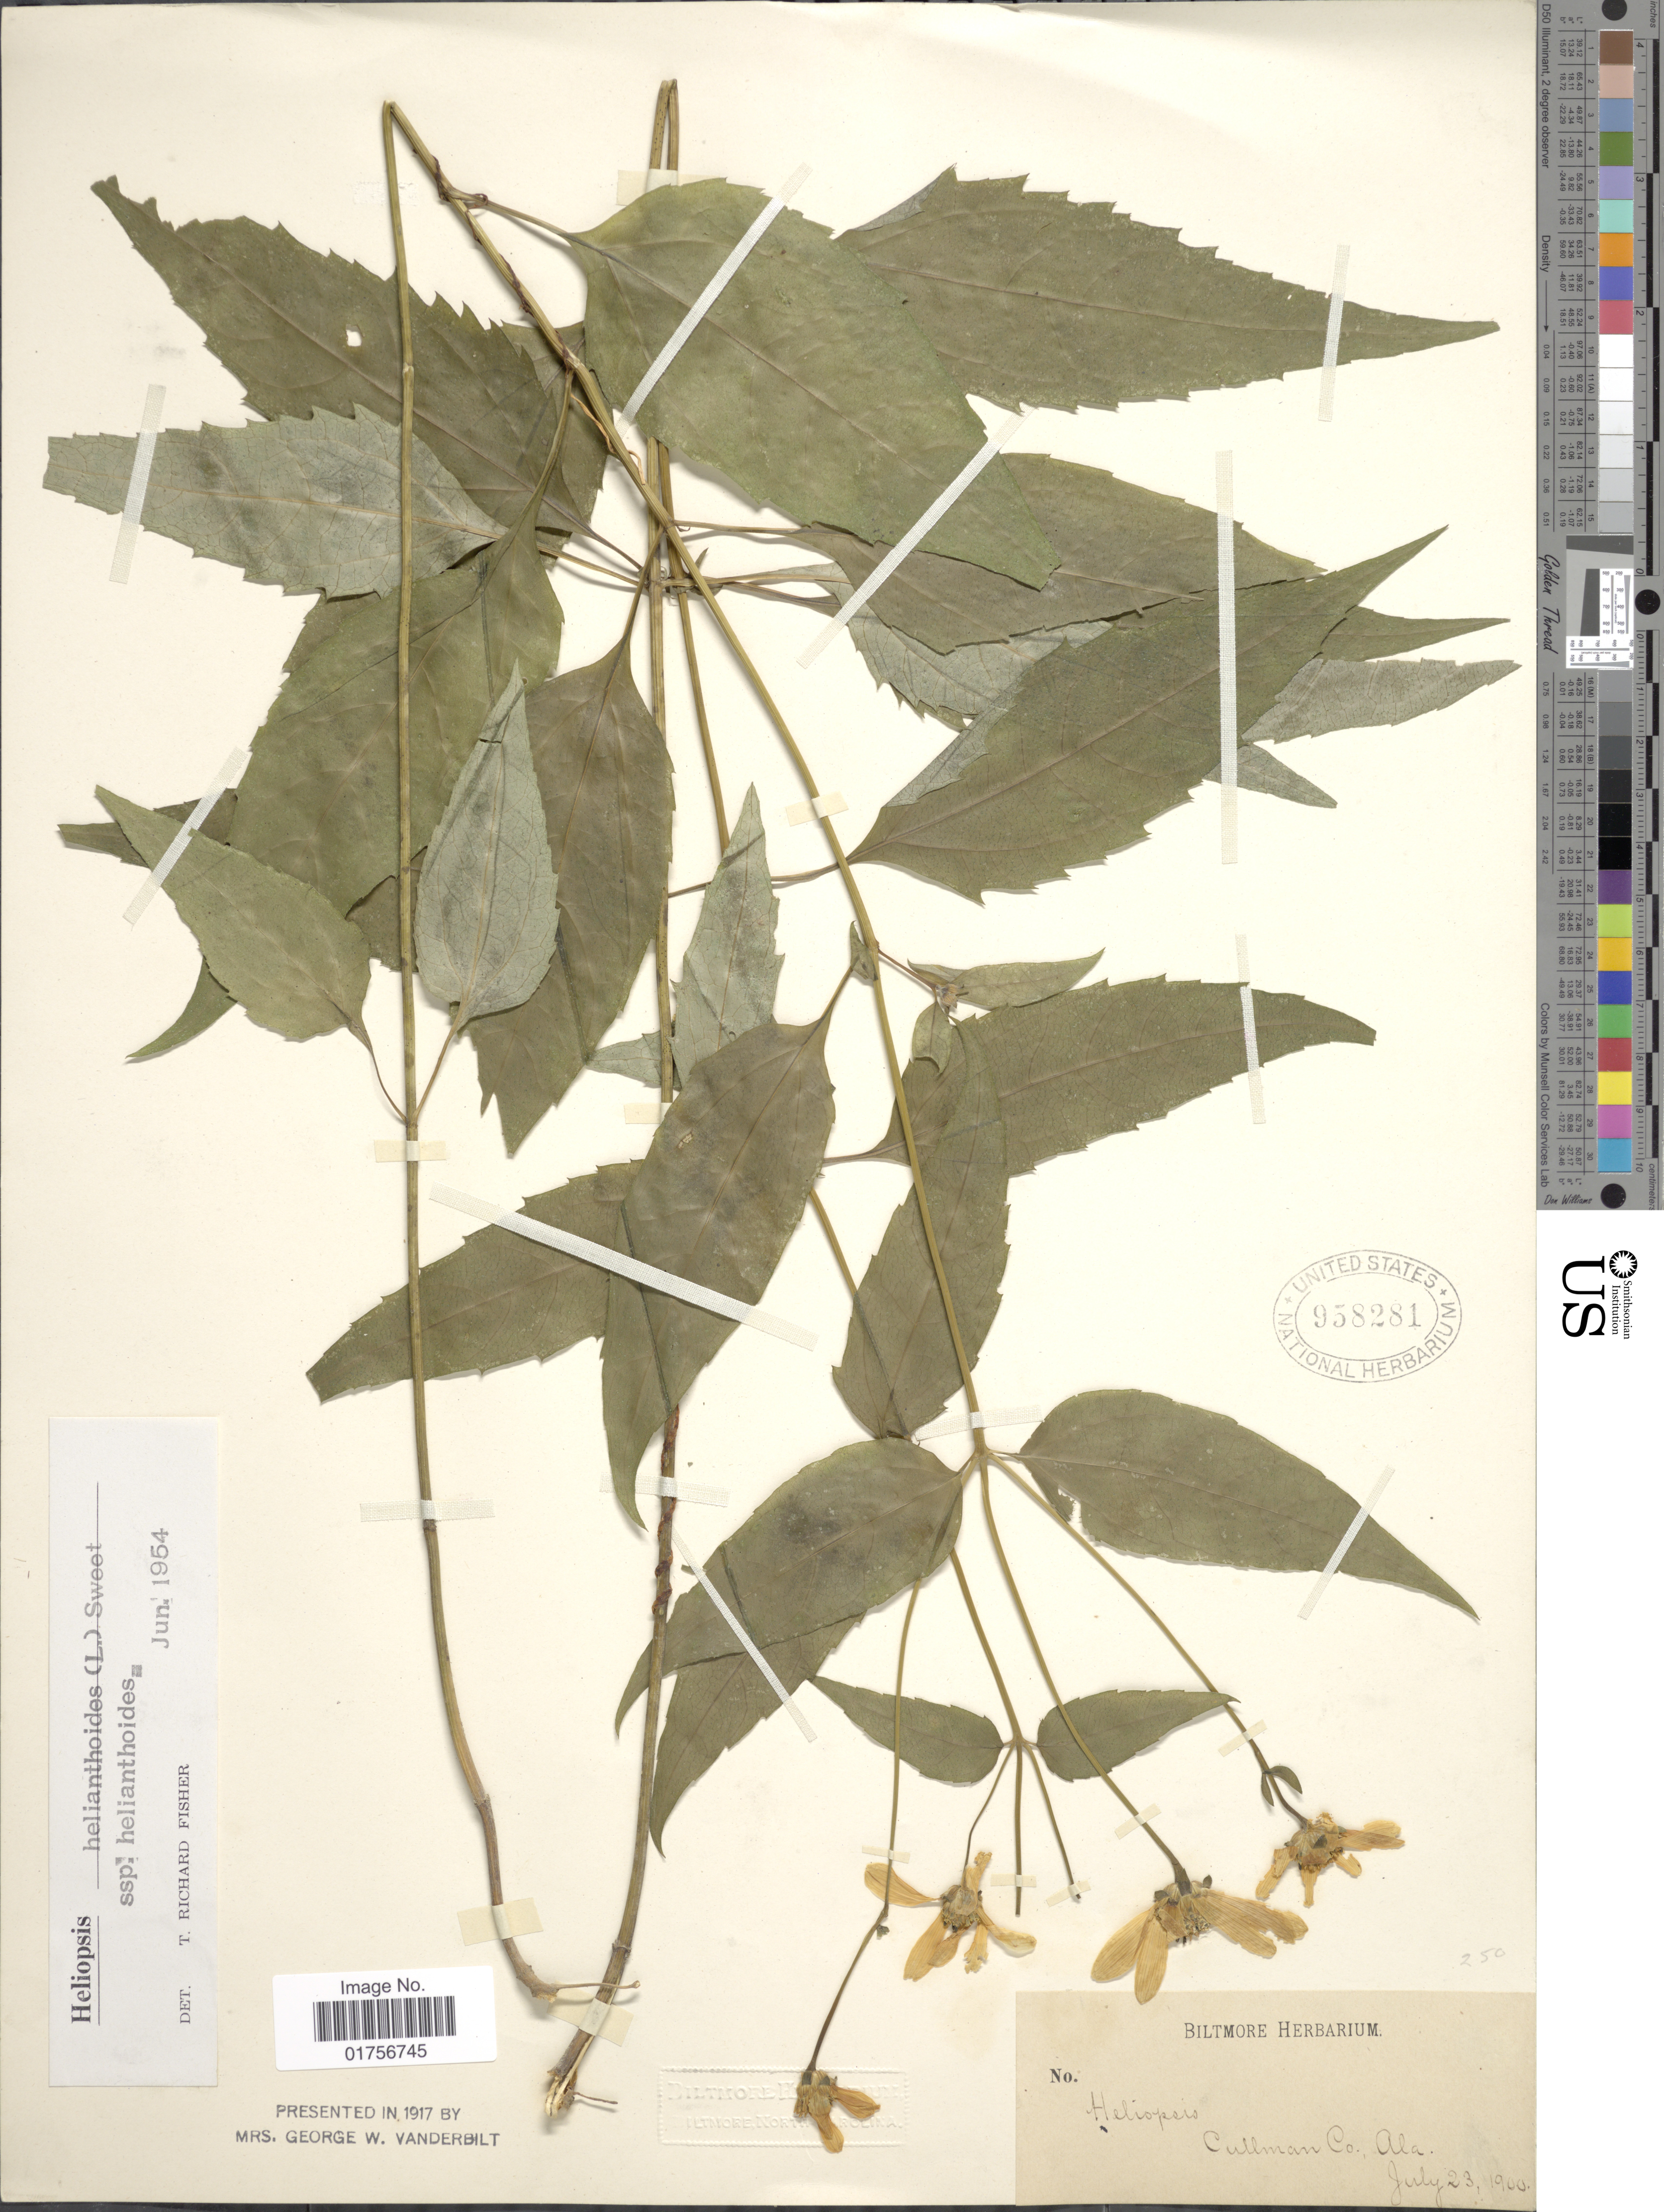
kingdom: Plantae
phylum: Tracheophyta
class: Magnoliopsida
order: Asterales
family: Asteraceae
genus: Heliopsis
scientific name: Heliopsis helianthoides subsp. helianthoides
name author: (L.) Sweet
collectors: ex herb. Biltmore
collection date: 1900-07-23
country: United States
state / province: Alabama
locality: Cullman Co., Ala.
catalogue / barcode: US 958281